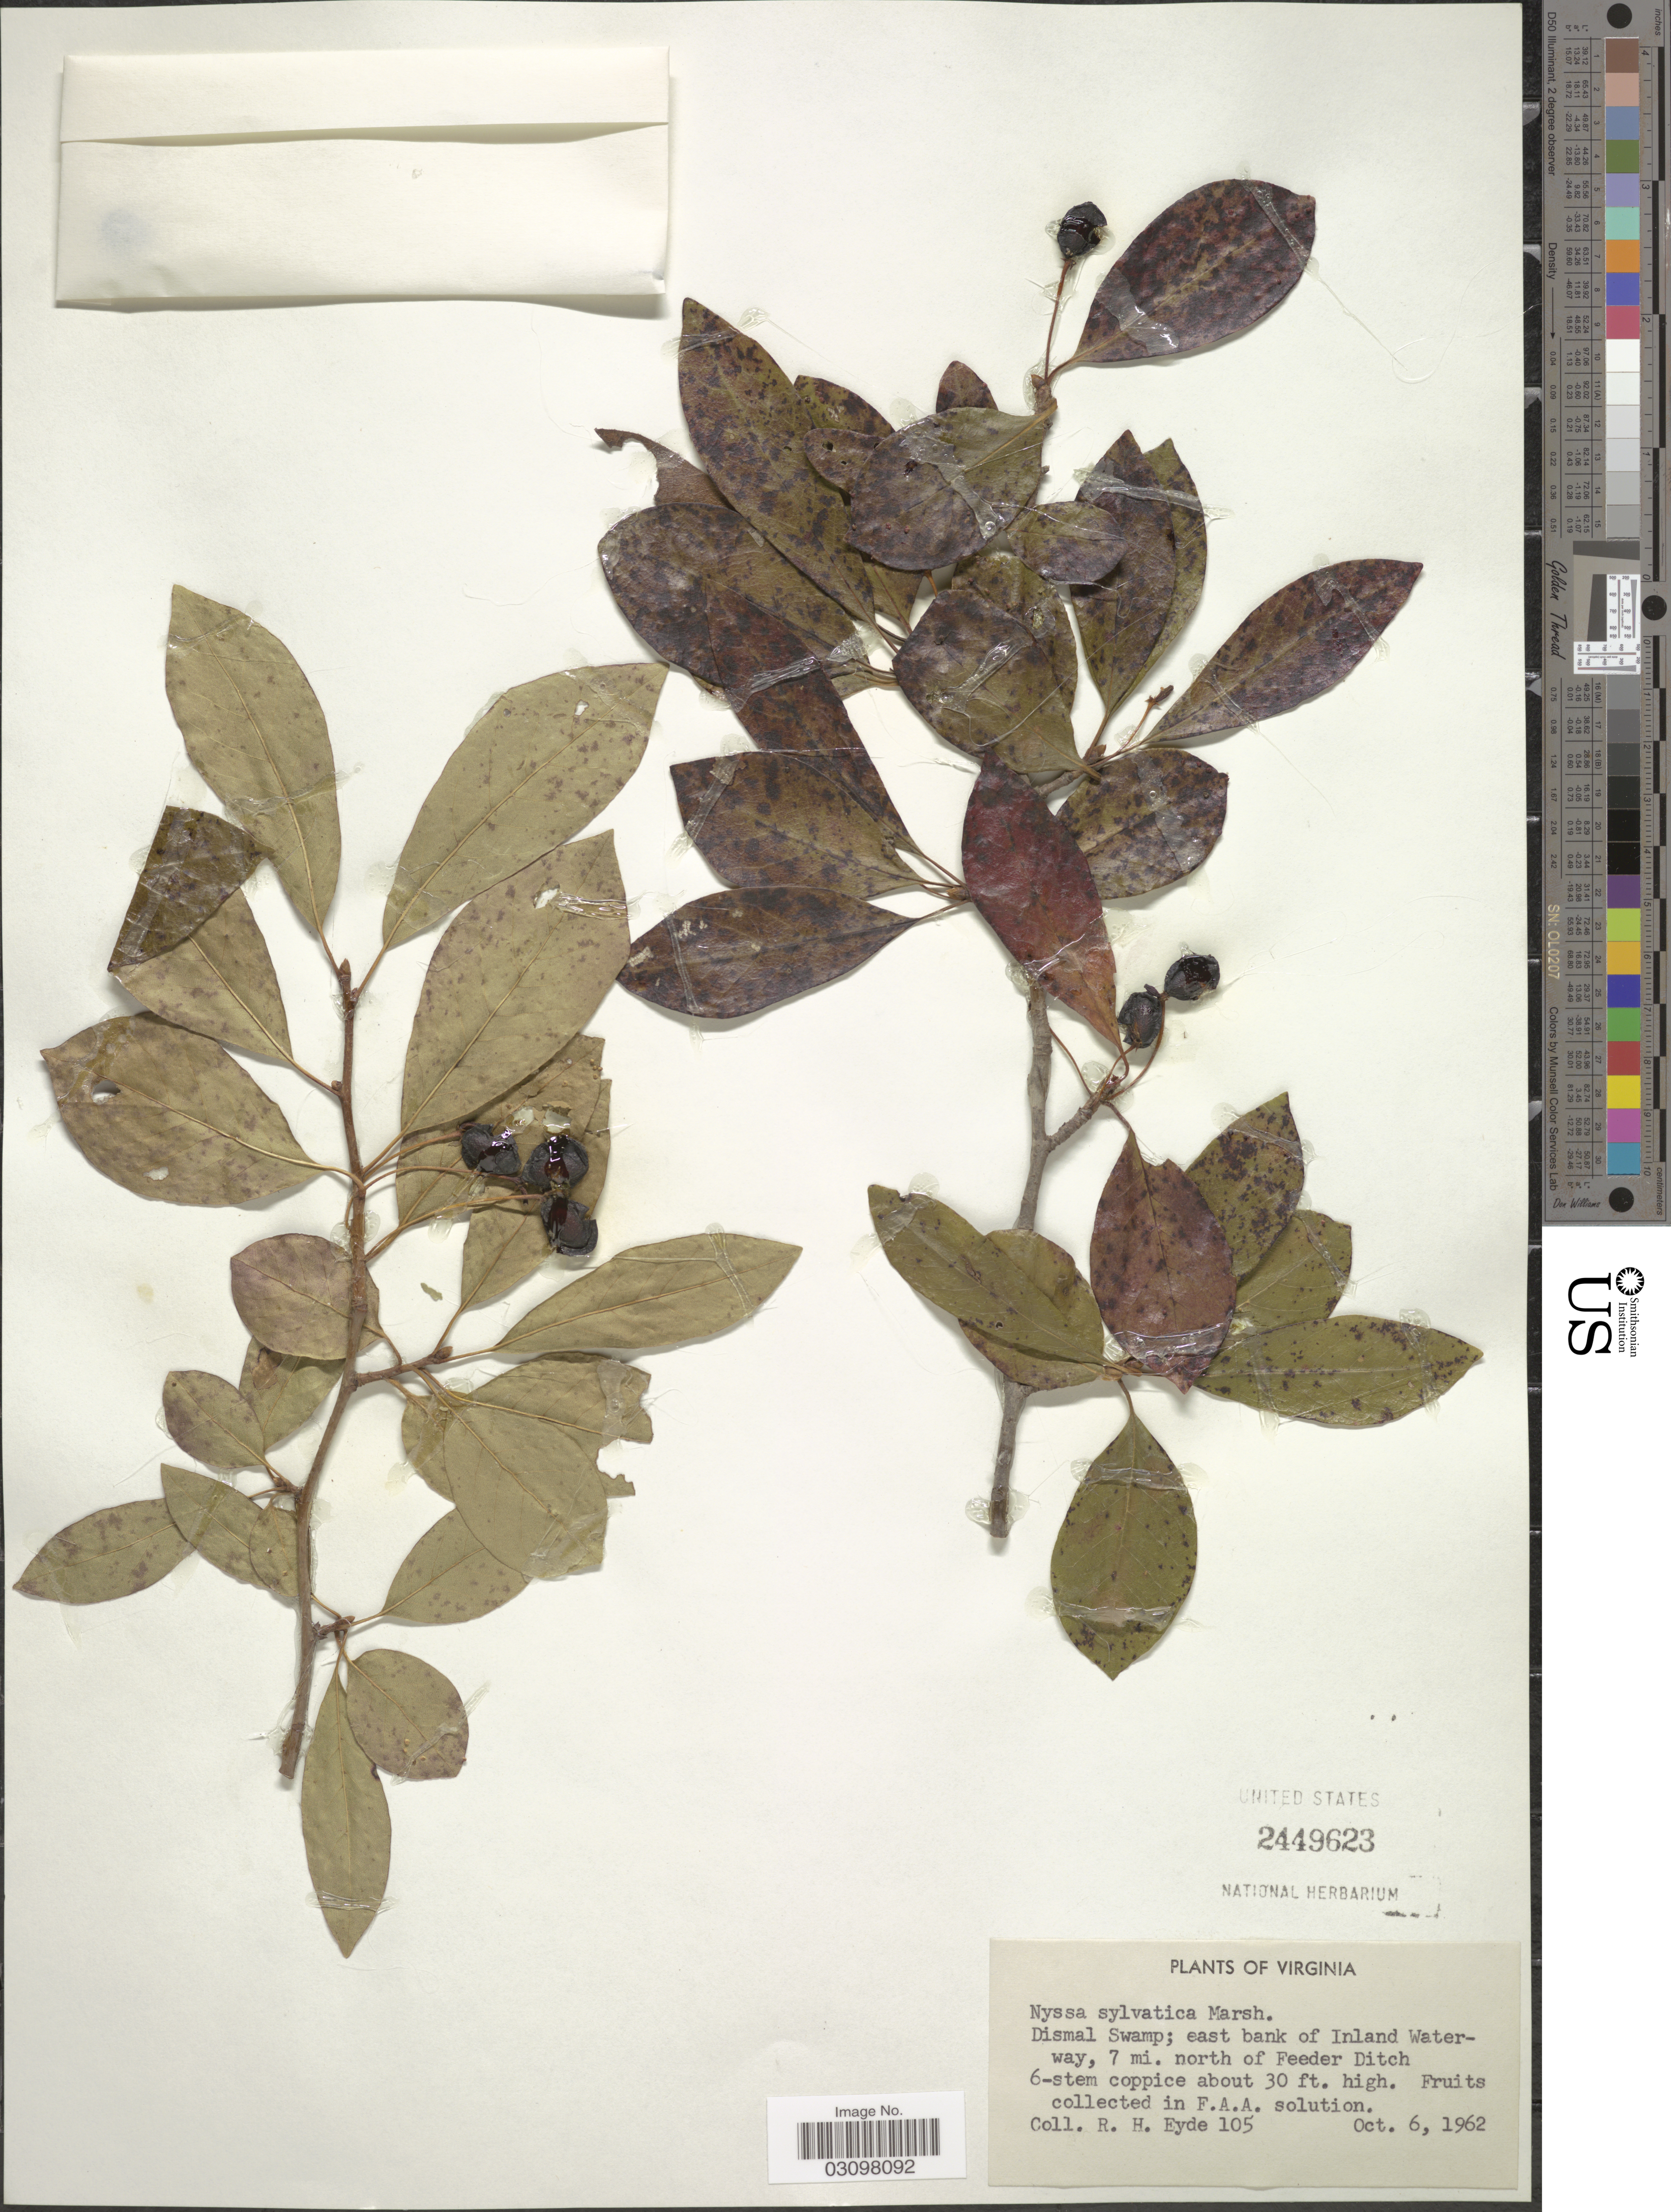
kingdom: Plantae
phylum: Tracheophyta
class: Magnoliopsida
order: Cornales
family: Nyssaceae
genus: Nyssa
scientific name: Nyssa sylvatica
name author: Marshall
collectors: R. H. Eyde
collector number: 105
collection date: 1962-10-06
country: United States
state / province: Virginia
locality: Dismal Swamp; east bank of Inland Waterway, 7 mi. north of Feeder Ditch.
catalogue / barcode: US 2449623